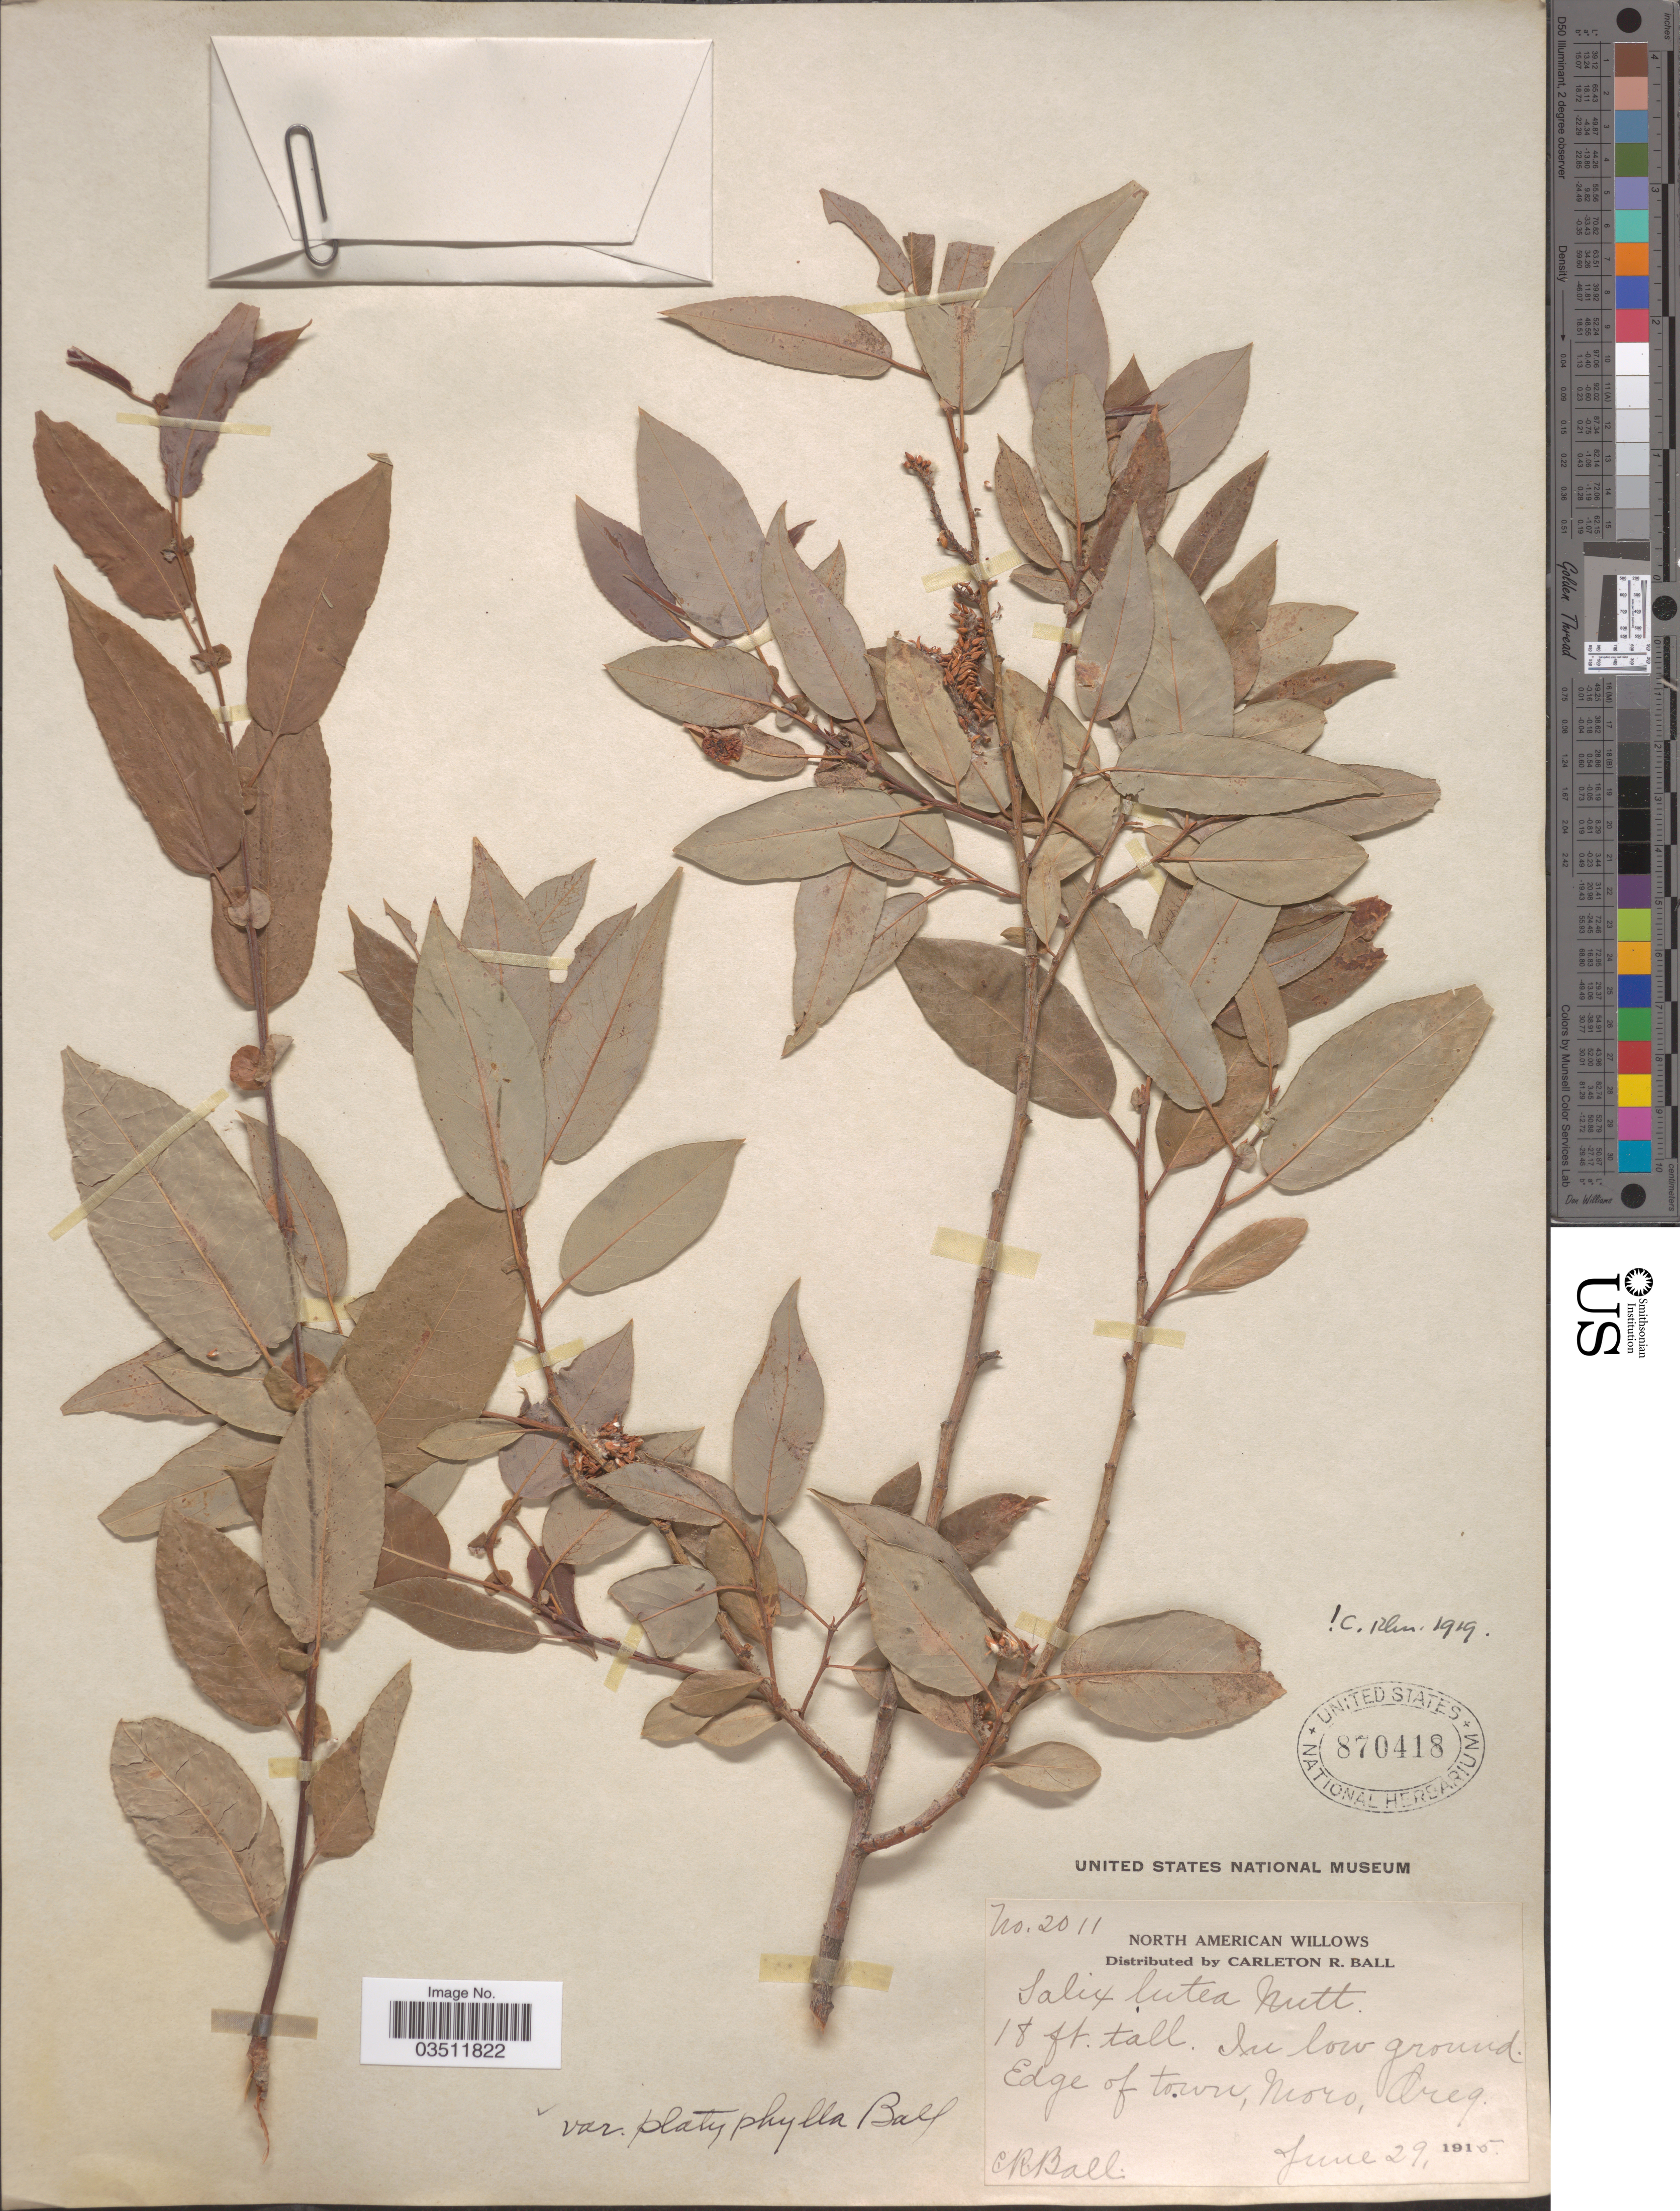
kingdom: Plantae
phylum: Tracheophyta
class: Magnoliopsida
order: Malpighiales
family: Salicaceae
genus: Salix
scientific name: Salix lutea var. platyphylla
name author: C.R. Ball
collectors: C. R. Ball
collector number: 2011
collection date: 1915-06-29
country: United States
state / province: Oregon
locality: Edge of town, Moro.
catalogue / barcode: US 870418